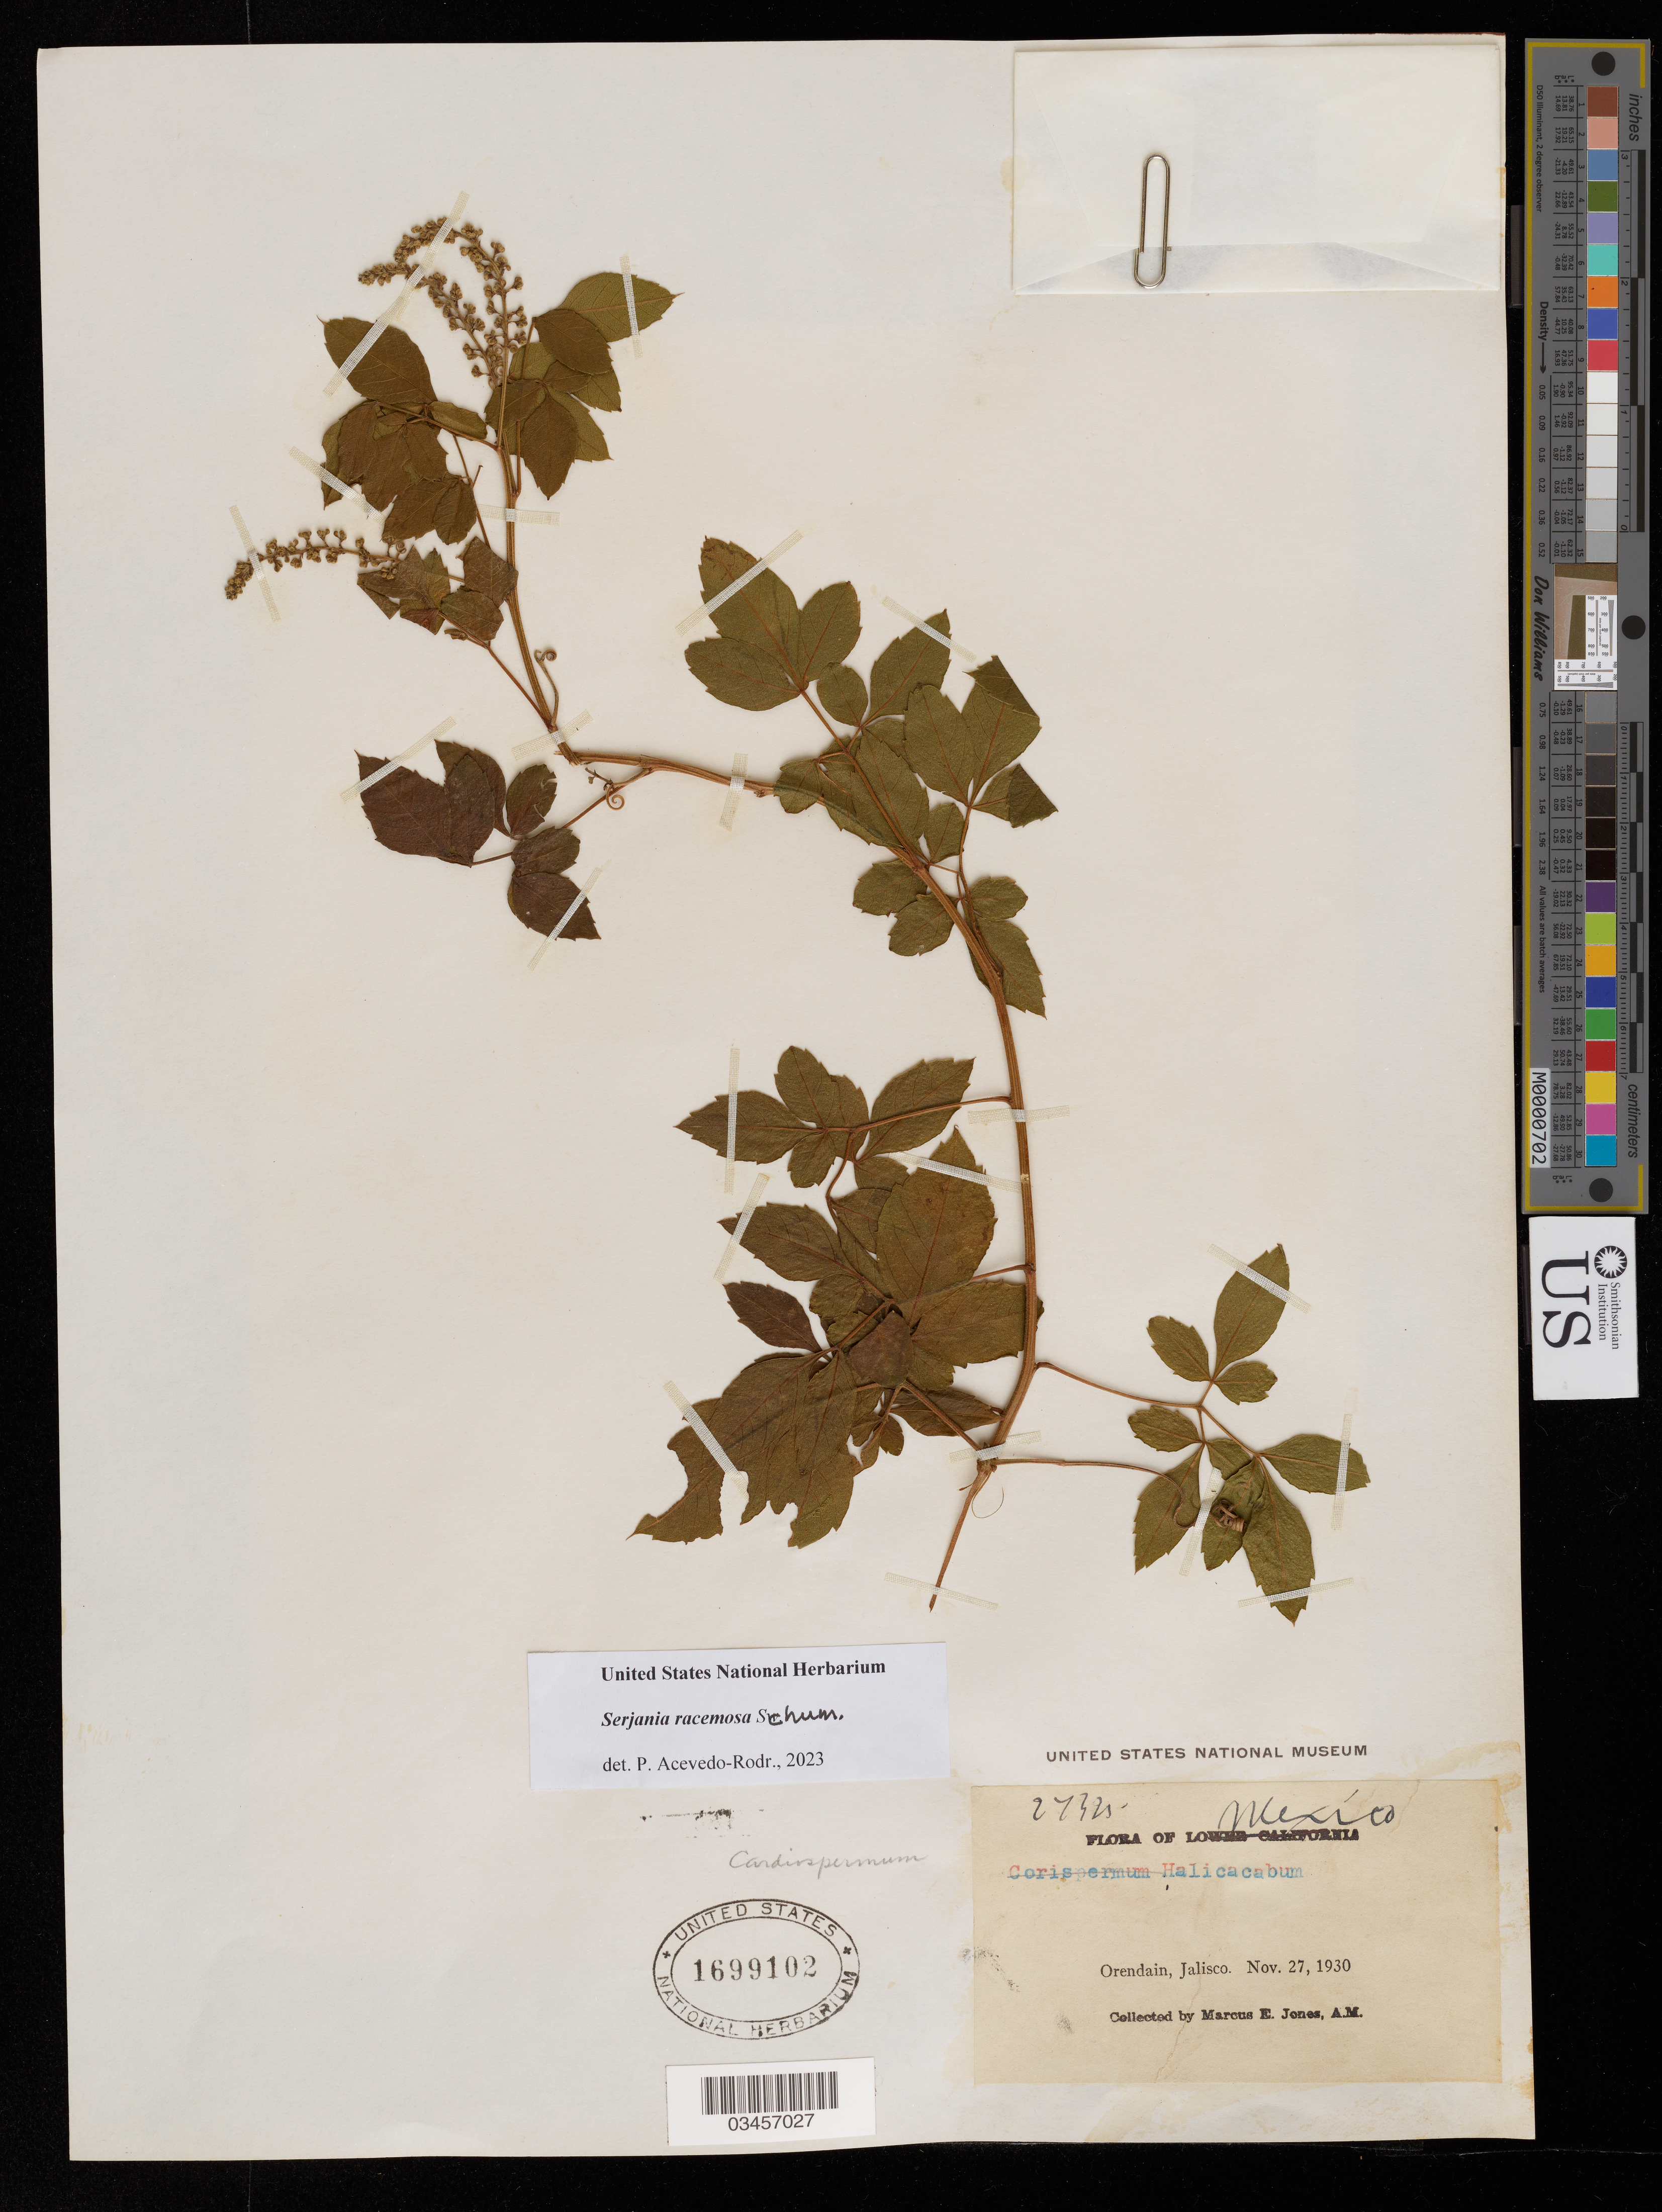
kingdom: Plantae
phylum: Tracheophyta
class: Magnoliopsida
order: Sapindales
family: Sapindaceae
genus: Serjania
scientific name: Serjania racemosa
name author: Schumach.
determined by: Acevedo-Rodriguez, P., (US), Smithsonian Institution - National Museum of Natural History (UNITED STATES)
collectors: M. E. Jones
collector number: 2732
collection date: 1930-11-27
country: Mexico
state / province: Jalisco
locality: Orendain.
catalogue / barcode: US 1699102